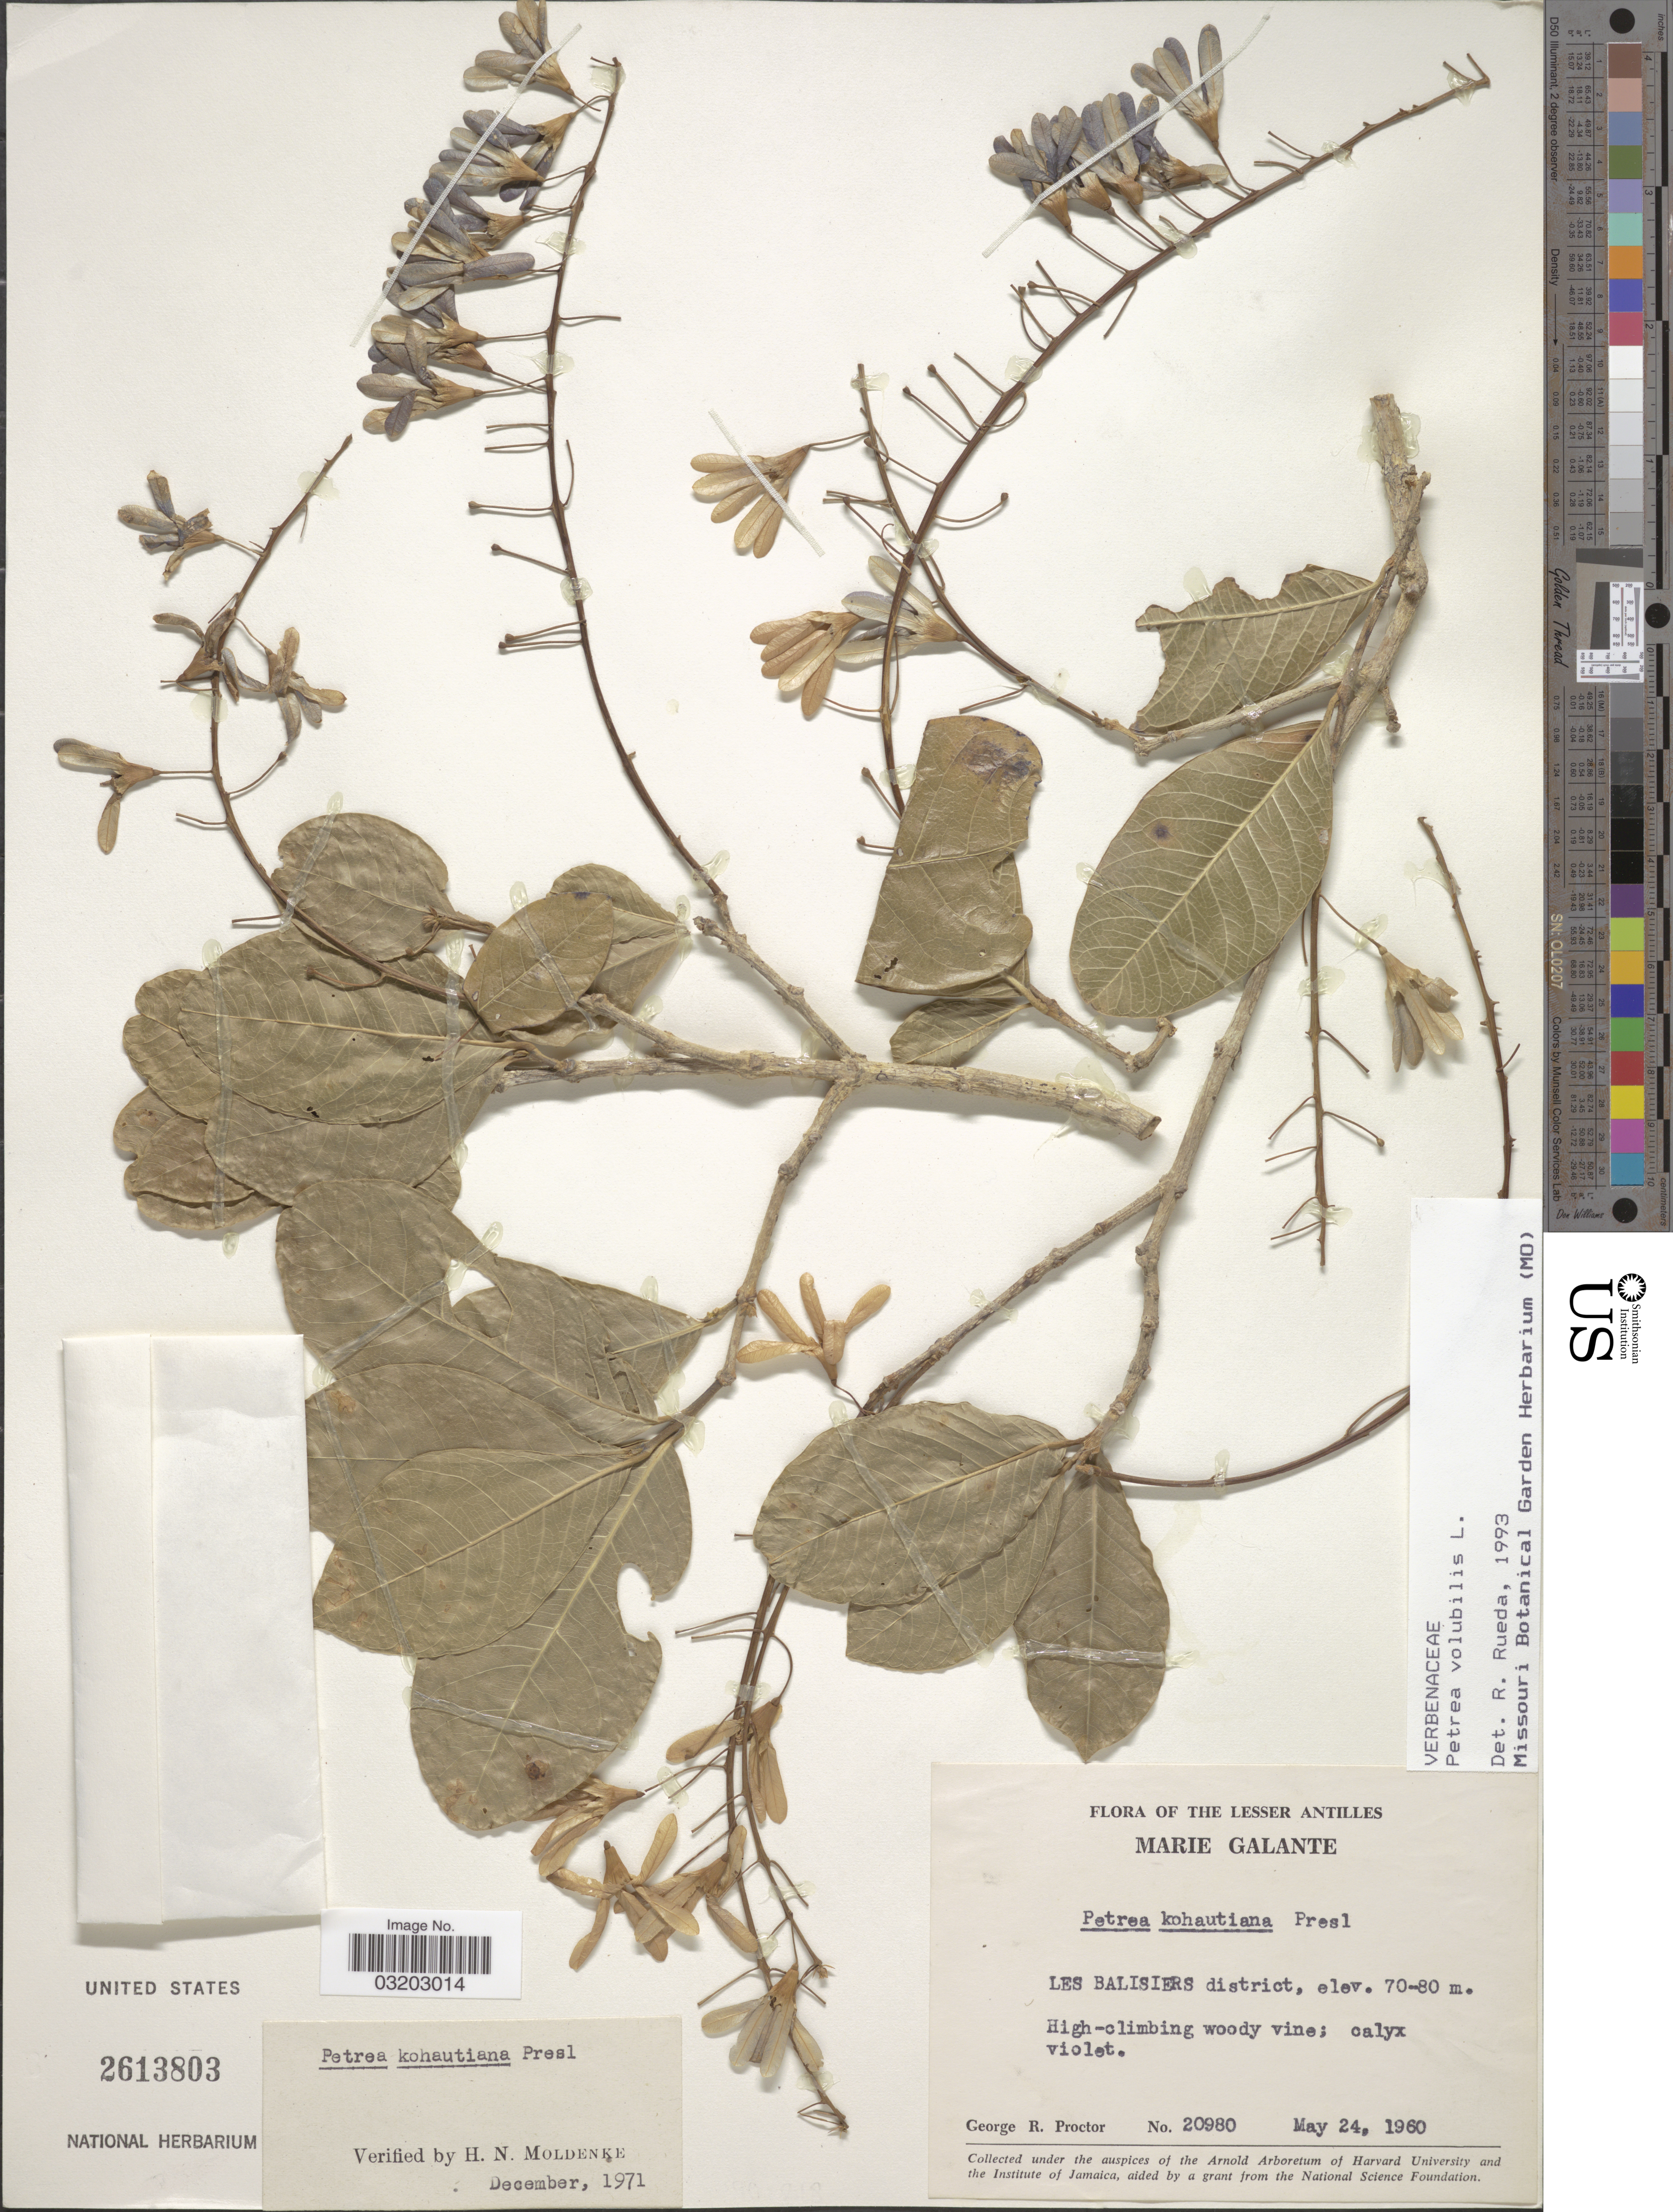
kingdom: Plantae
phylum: Tracheophyta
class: Magnoliopsida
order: Lamiales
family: Verbenaceae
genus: Petrea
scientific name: Petrea volubilis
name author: L.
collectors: G. Proctor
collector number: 20980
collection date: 1960-05-24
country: Guadeloupe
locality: The Lesser Antilles Marie Galante, Les Balisiers district.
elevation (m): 70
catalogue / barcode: US 2613803